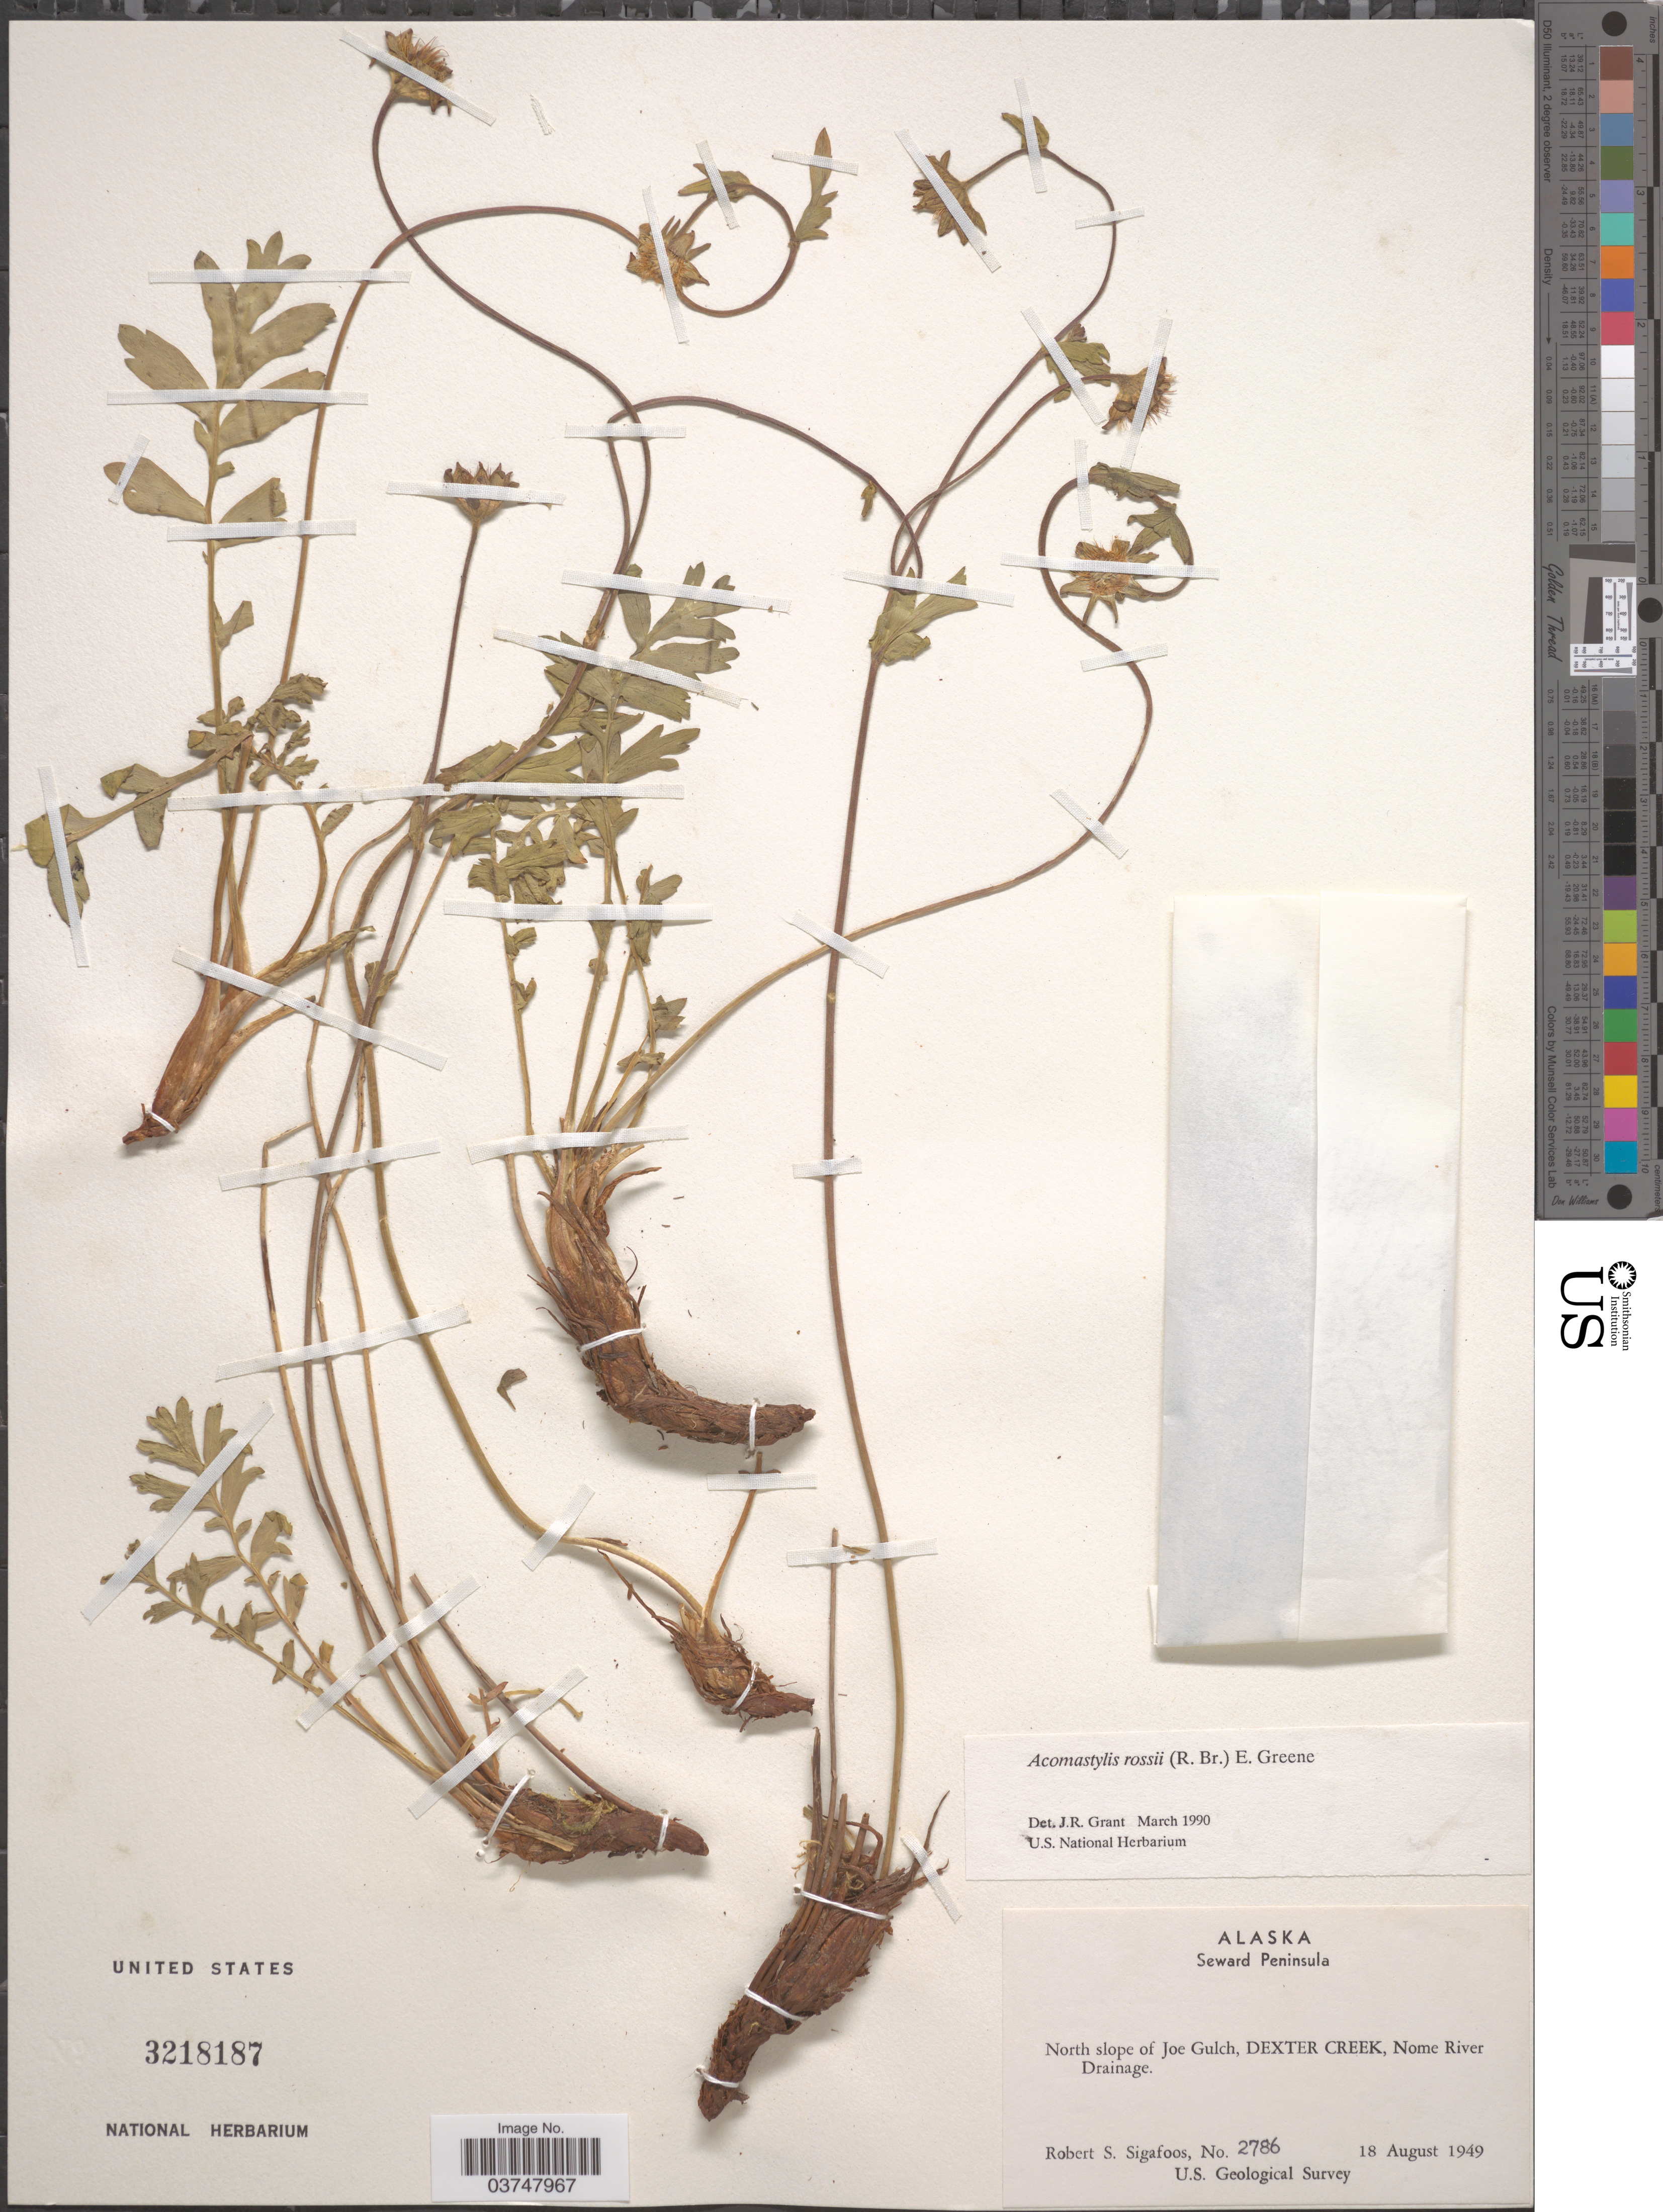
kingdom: Plantae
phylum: Tracheophyta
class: Magnoliopsida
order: Rosales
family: Rosaceae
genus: Geum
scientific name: Geum rossii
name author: (R. Br.) Ser.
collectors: R. Sigafoos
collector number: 2786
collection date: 1949-08-18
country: United States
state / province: Alaska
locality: Seward Peninsula. North slope of Joe Gulch, Dexter Creek, Nome River Drainage.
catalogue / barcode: US 3218187